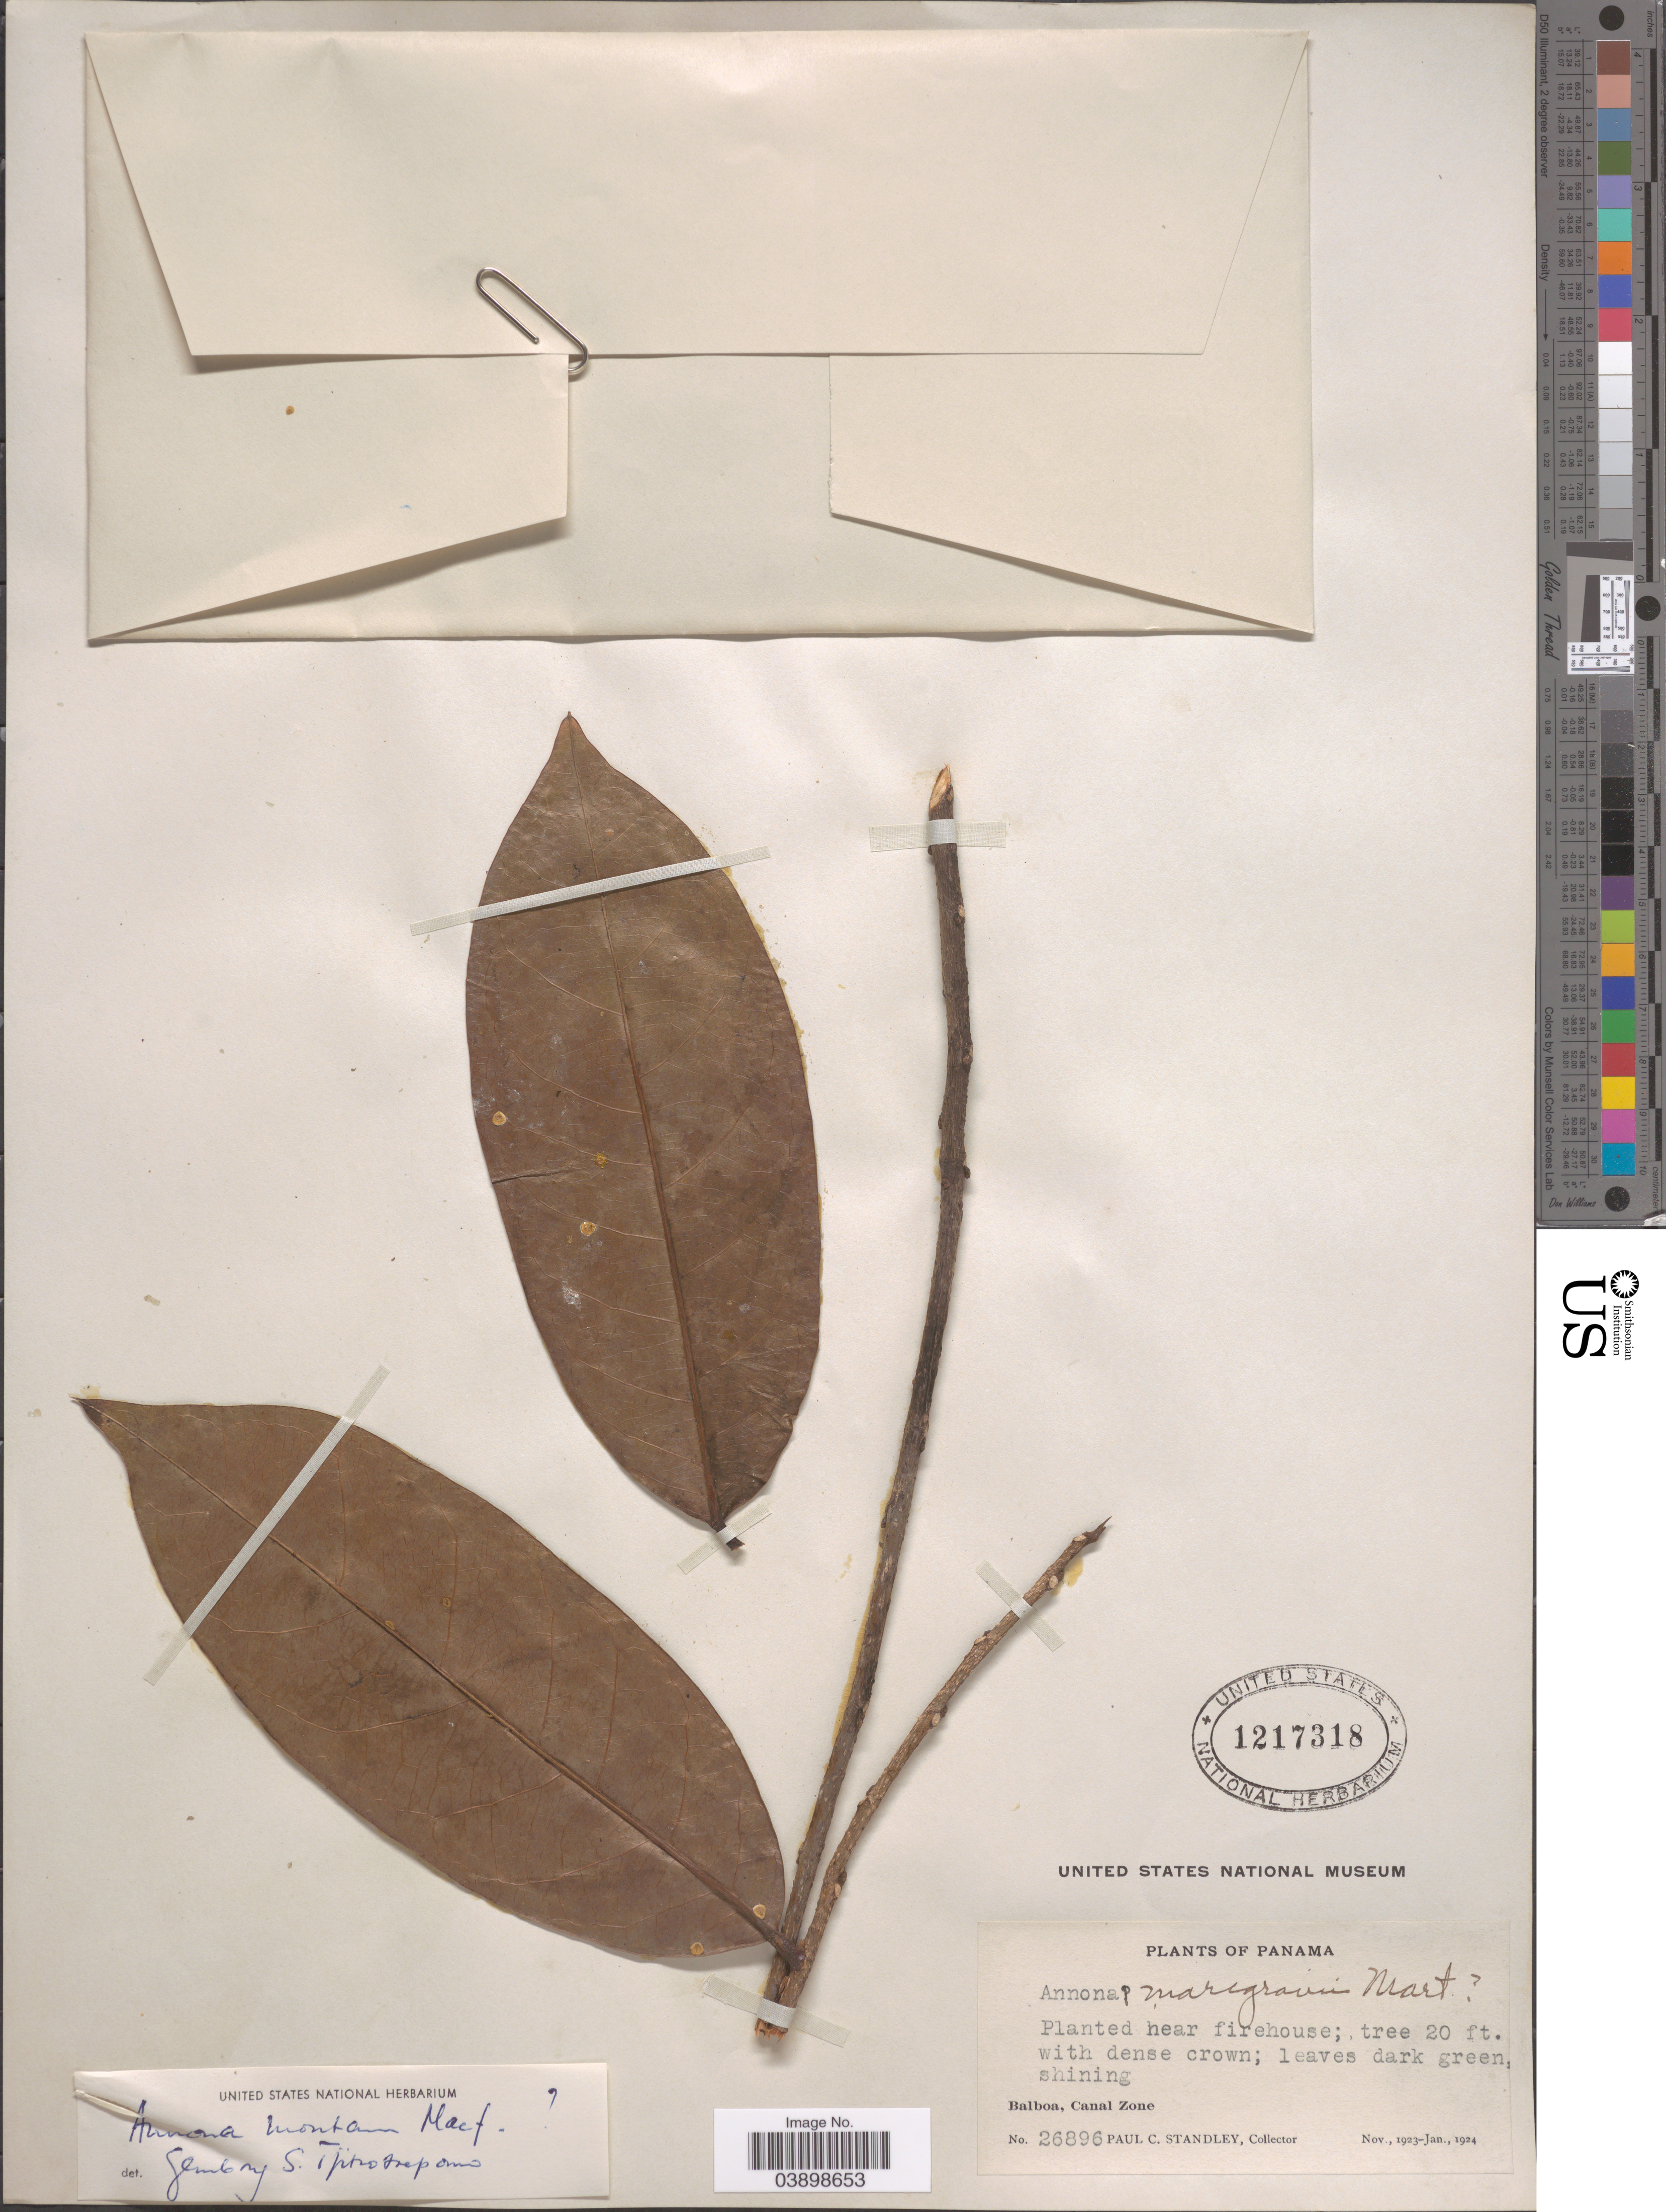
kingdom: Plantae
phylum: Tracheophyta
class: Magnoliopsida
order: Magnoliales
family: Annonaceae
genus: Annona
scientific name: Annona marcgravii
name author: Mart.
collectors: P. C. Standley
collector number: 26896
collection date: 1923-11/1924-01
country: Panama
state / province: Colón / Panamá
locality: Near firehouse. Balboa, Canal Zone.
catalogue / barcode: US 1217318